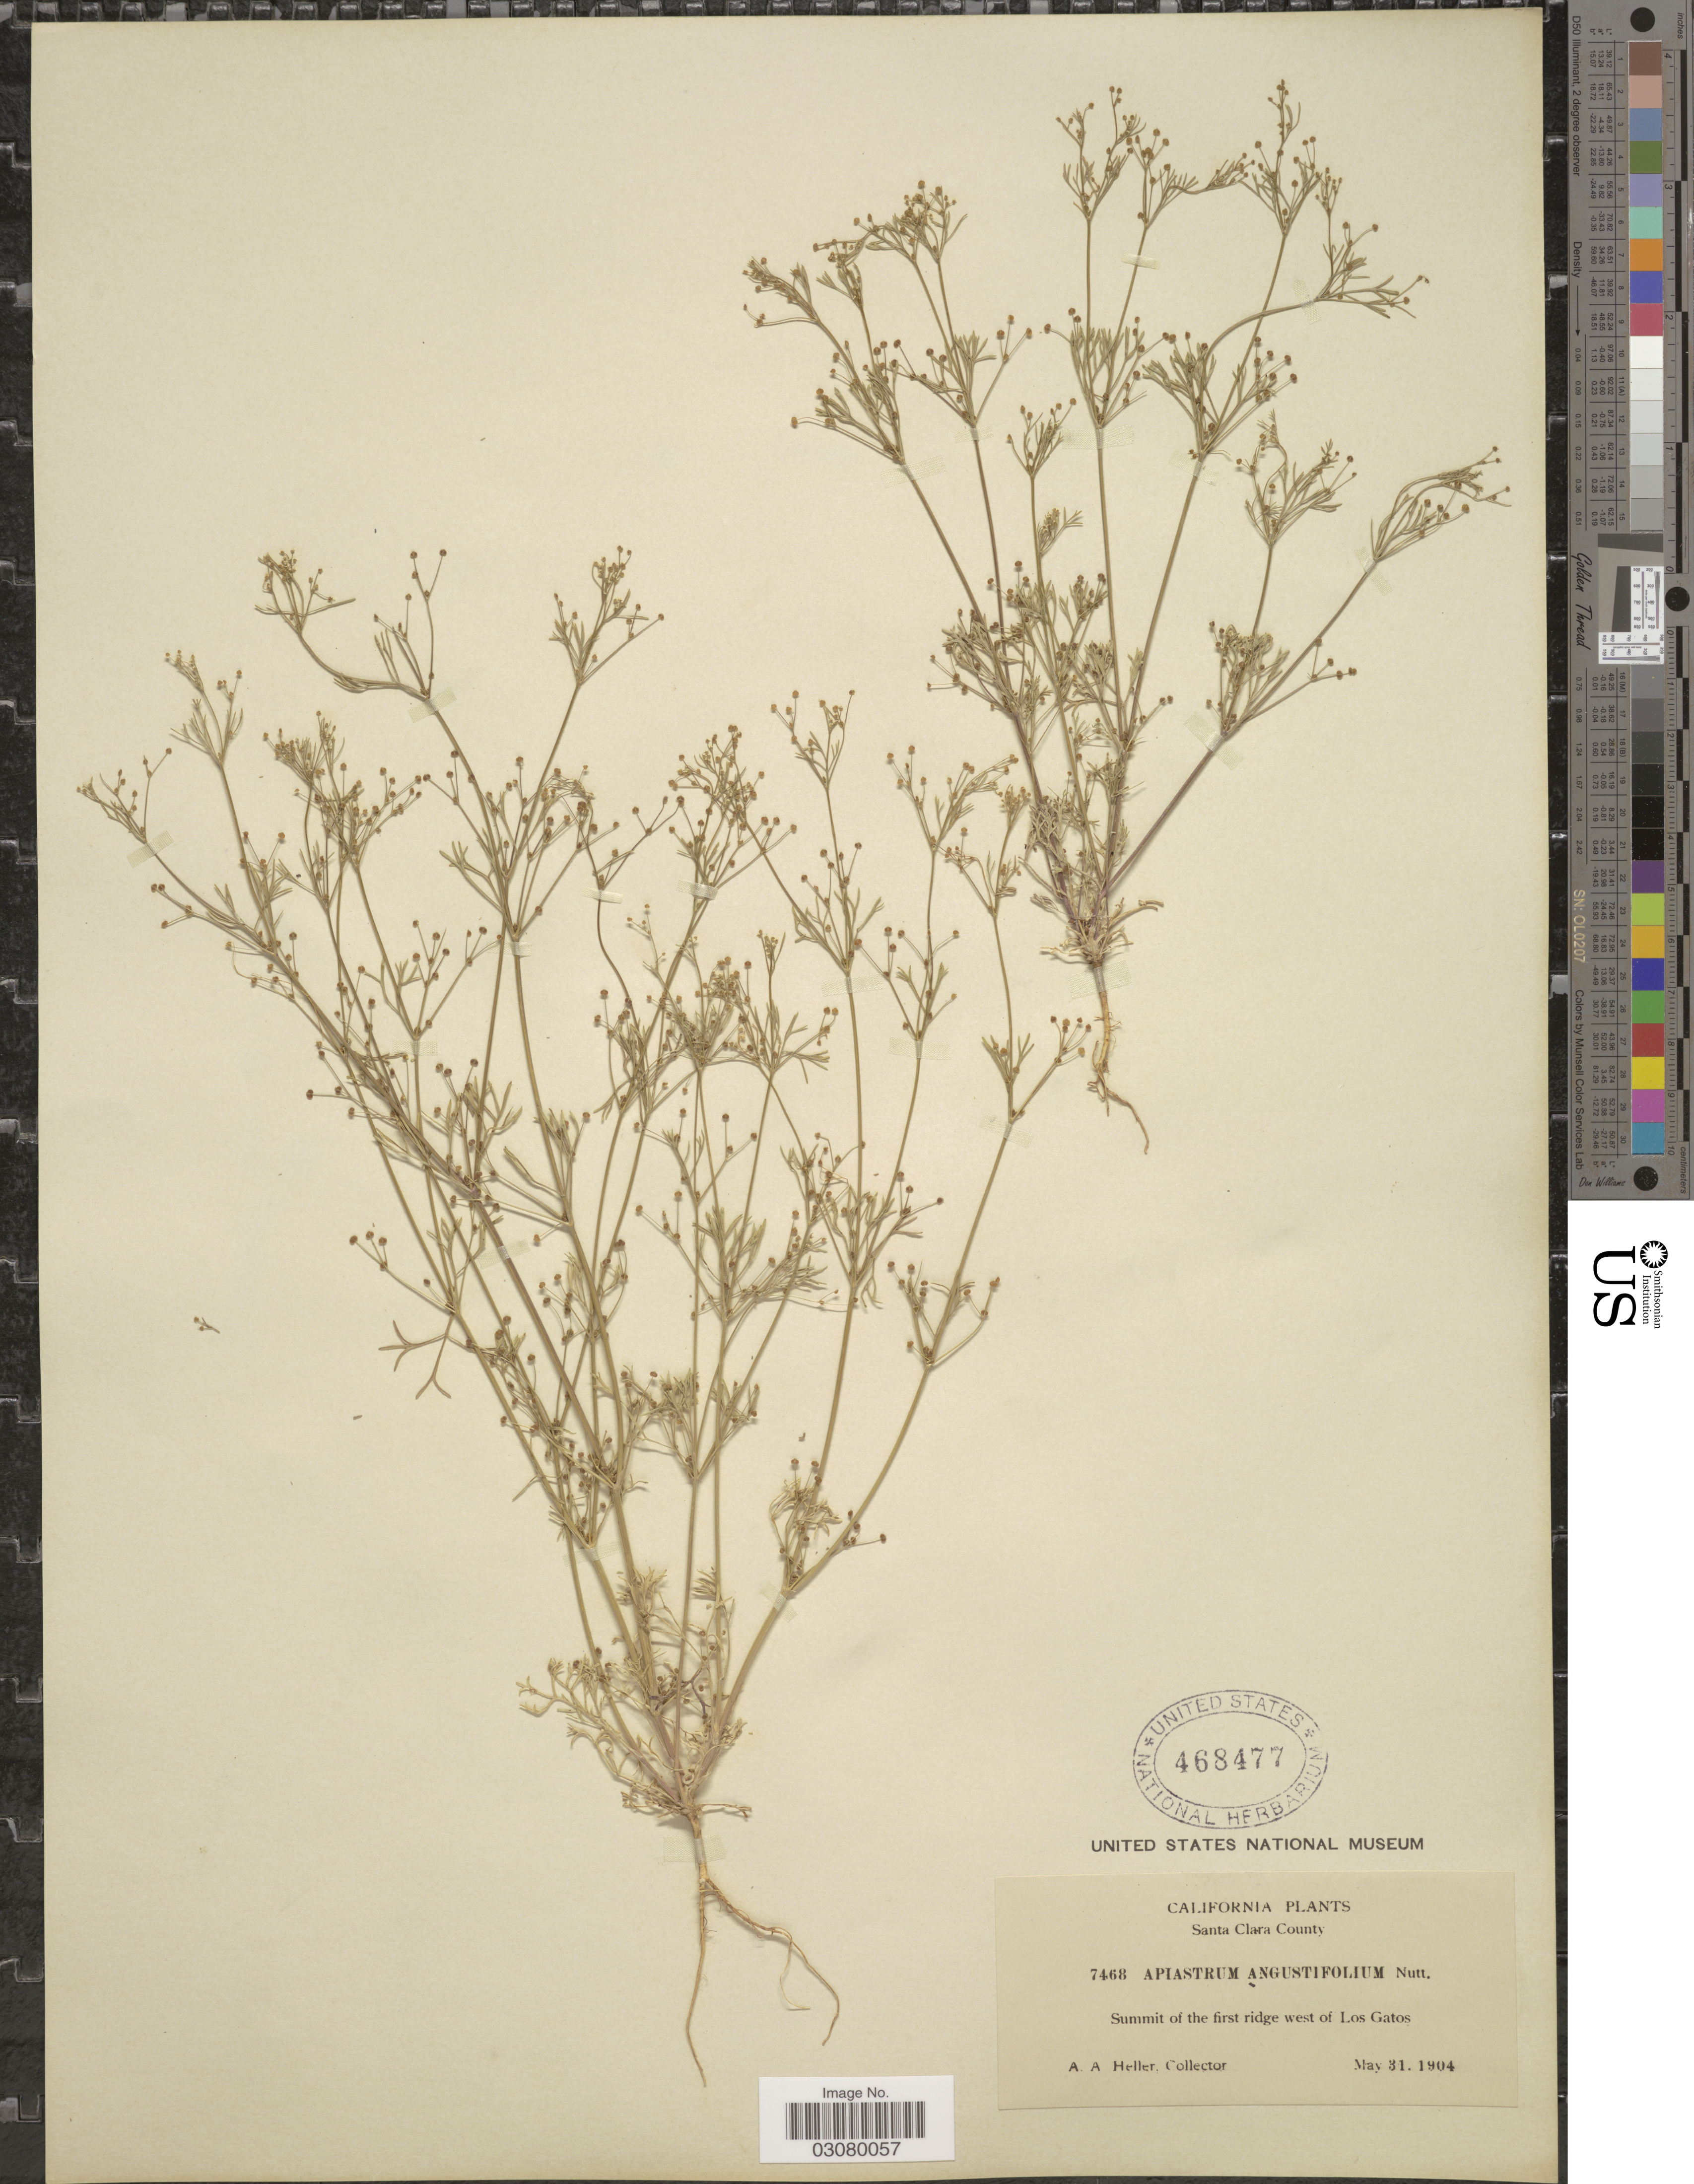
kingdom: Plantae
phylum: Tracheophyta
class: Magnoliopsida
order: Apiales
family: Apiaceae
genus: Apiastrum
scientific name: Apiastrum angustifolium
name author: Nutt.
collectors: A. A. Heller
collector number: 7468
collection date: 1904-05-31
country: United States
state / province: California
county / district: Santa Clara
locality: Sata Clara County. Summit of the first ridge west of Los Gatos.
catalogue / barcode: US 468477